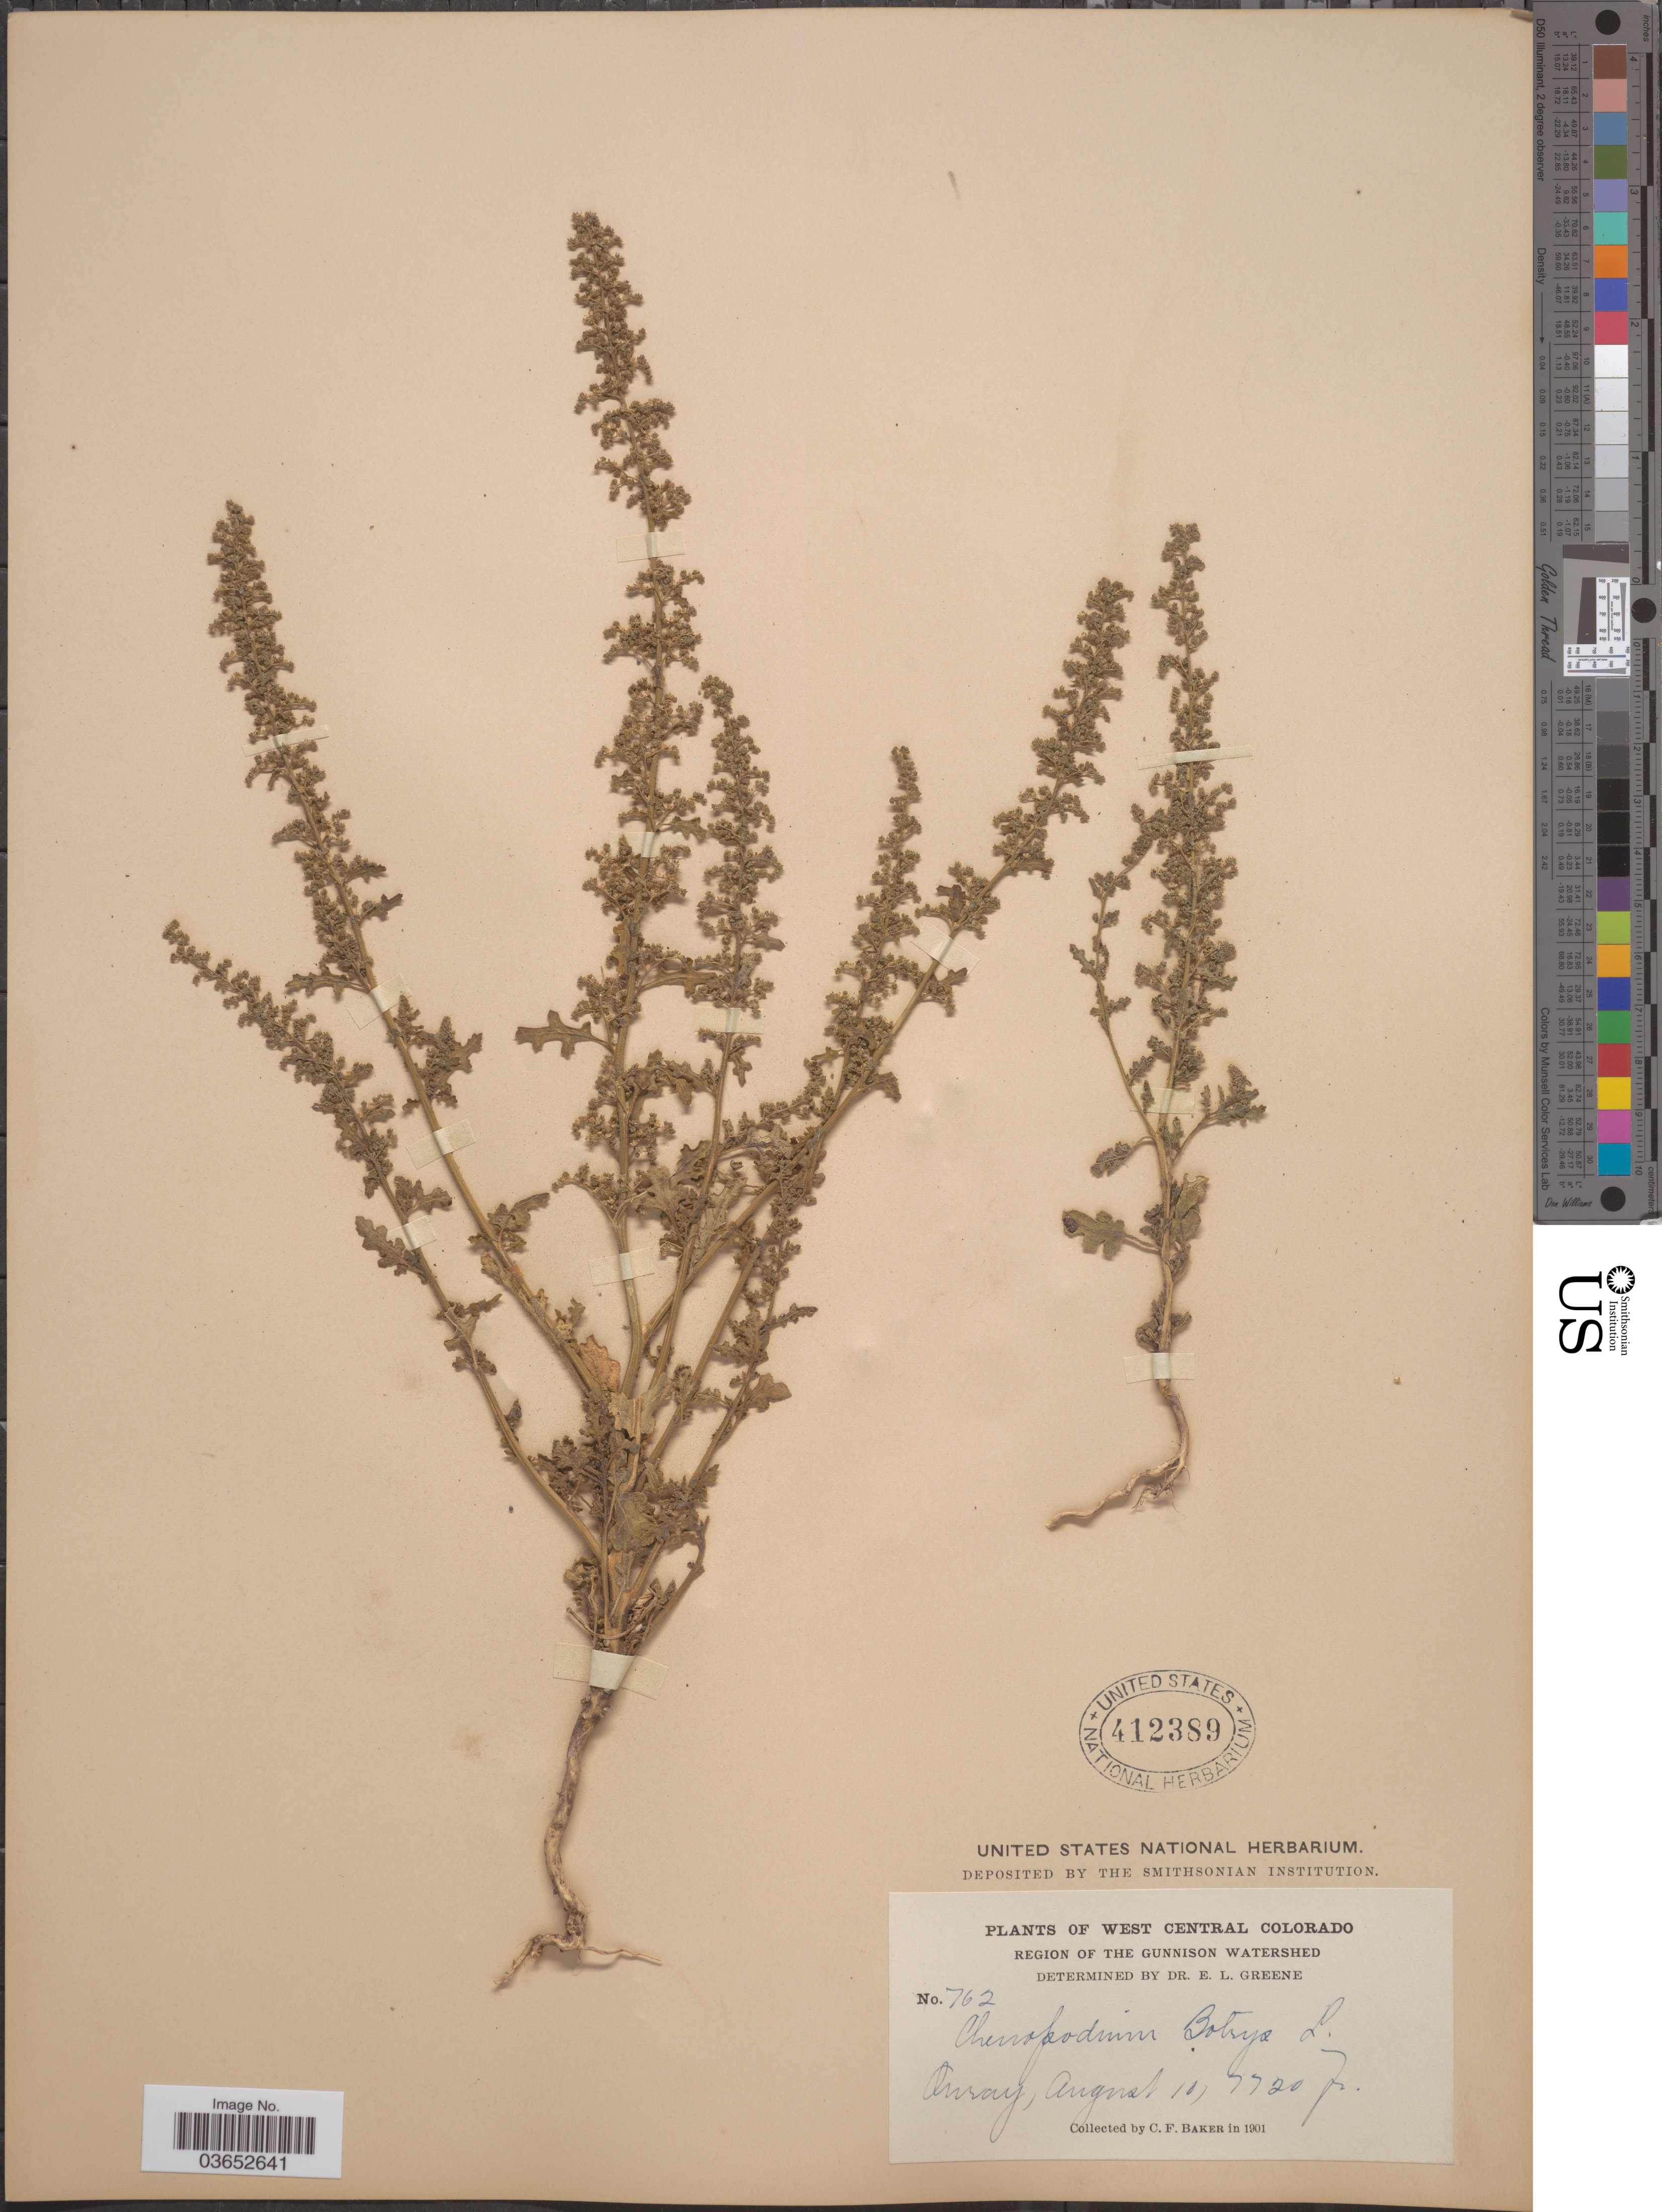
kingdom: Plantae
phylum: Tracheophyta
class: Magnoliopsida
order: Caryophyllales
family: Amaranthaceae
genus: Chenopodium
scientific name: Chenopodium botrys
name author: L.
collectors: C. F. Baker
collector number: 762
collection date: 1901-08-10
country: United States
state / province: Colorado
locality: West Central Colorado. Region of the Gunnison Watershed. Ouray.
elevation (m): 2353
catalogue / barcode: US 412389